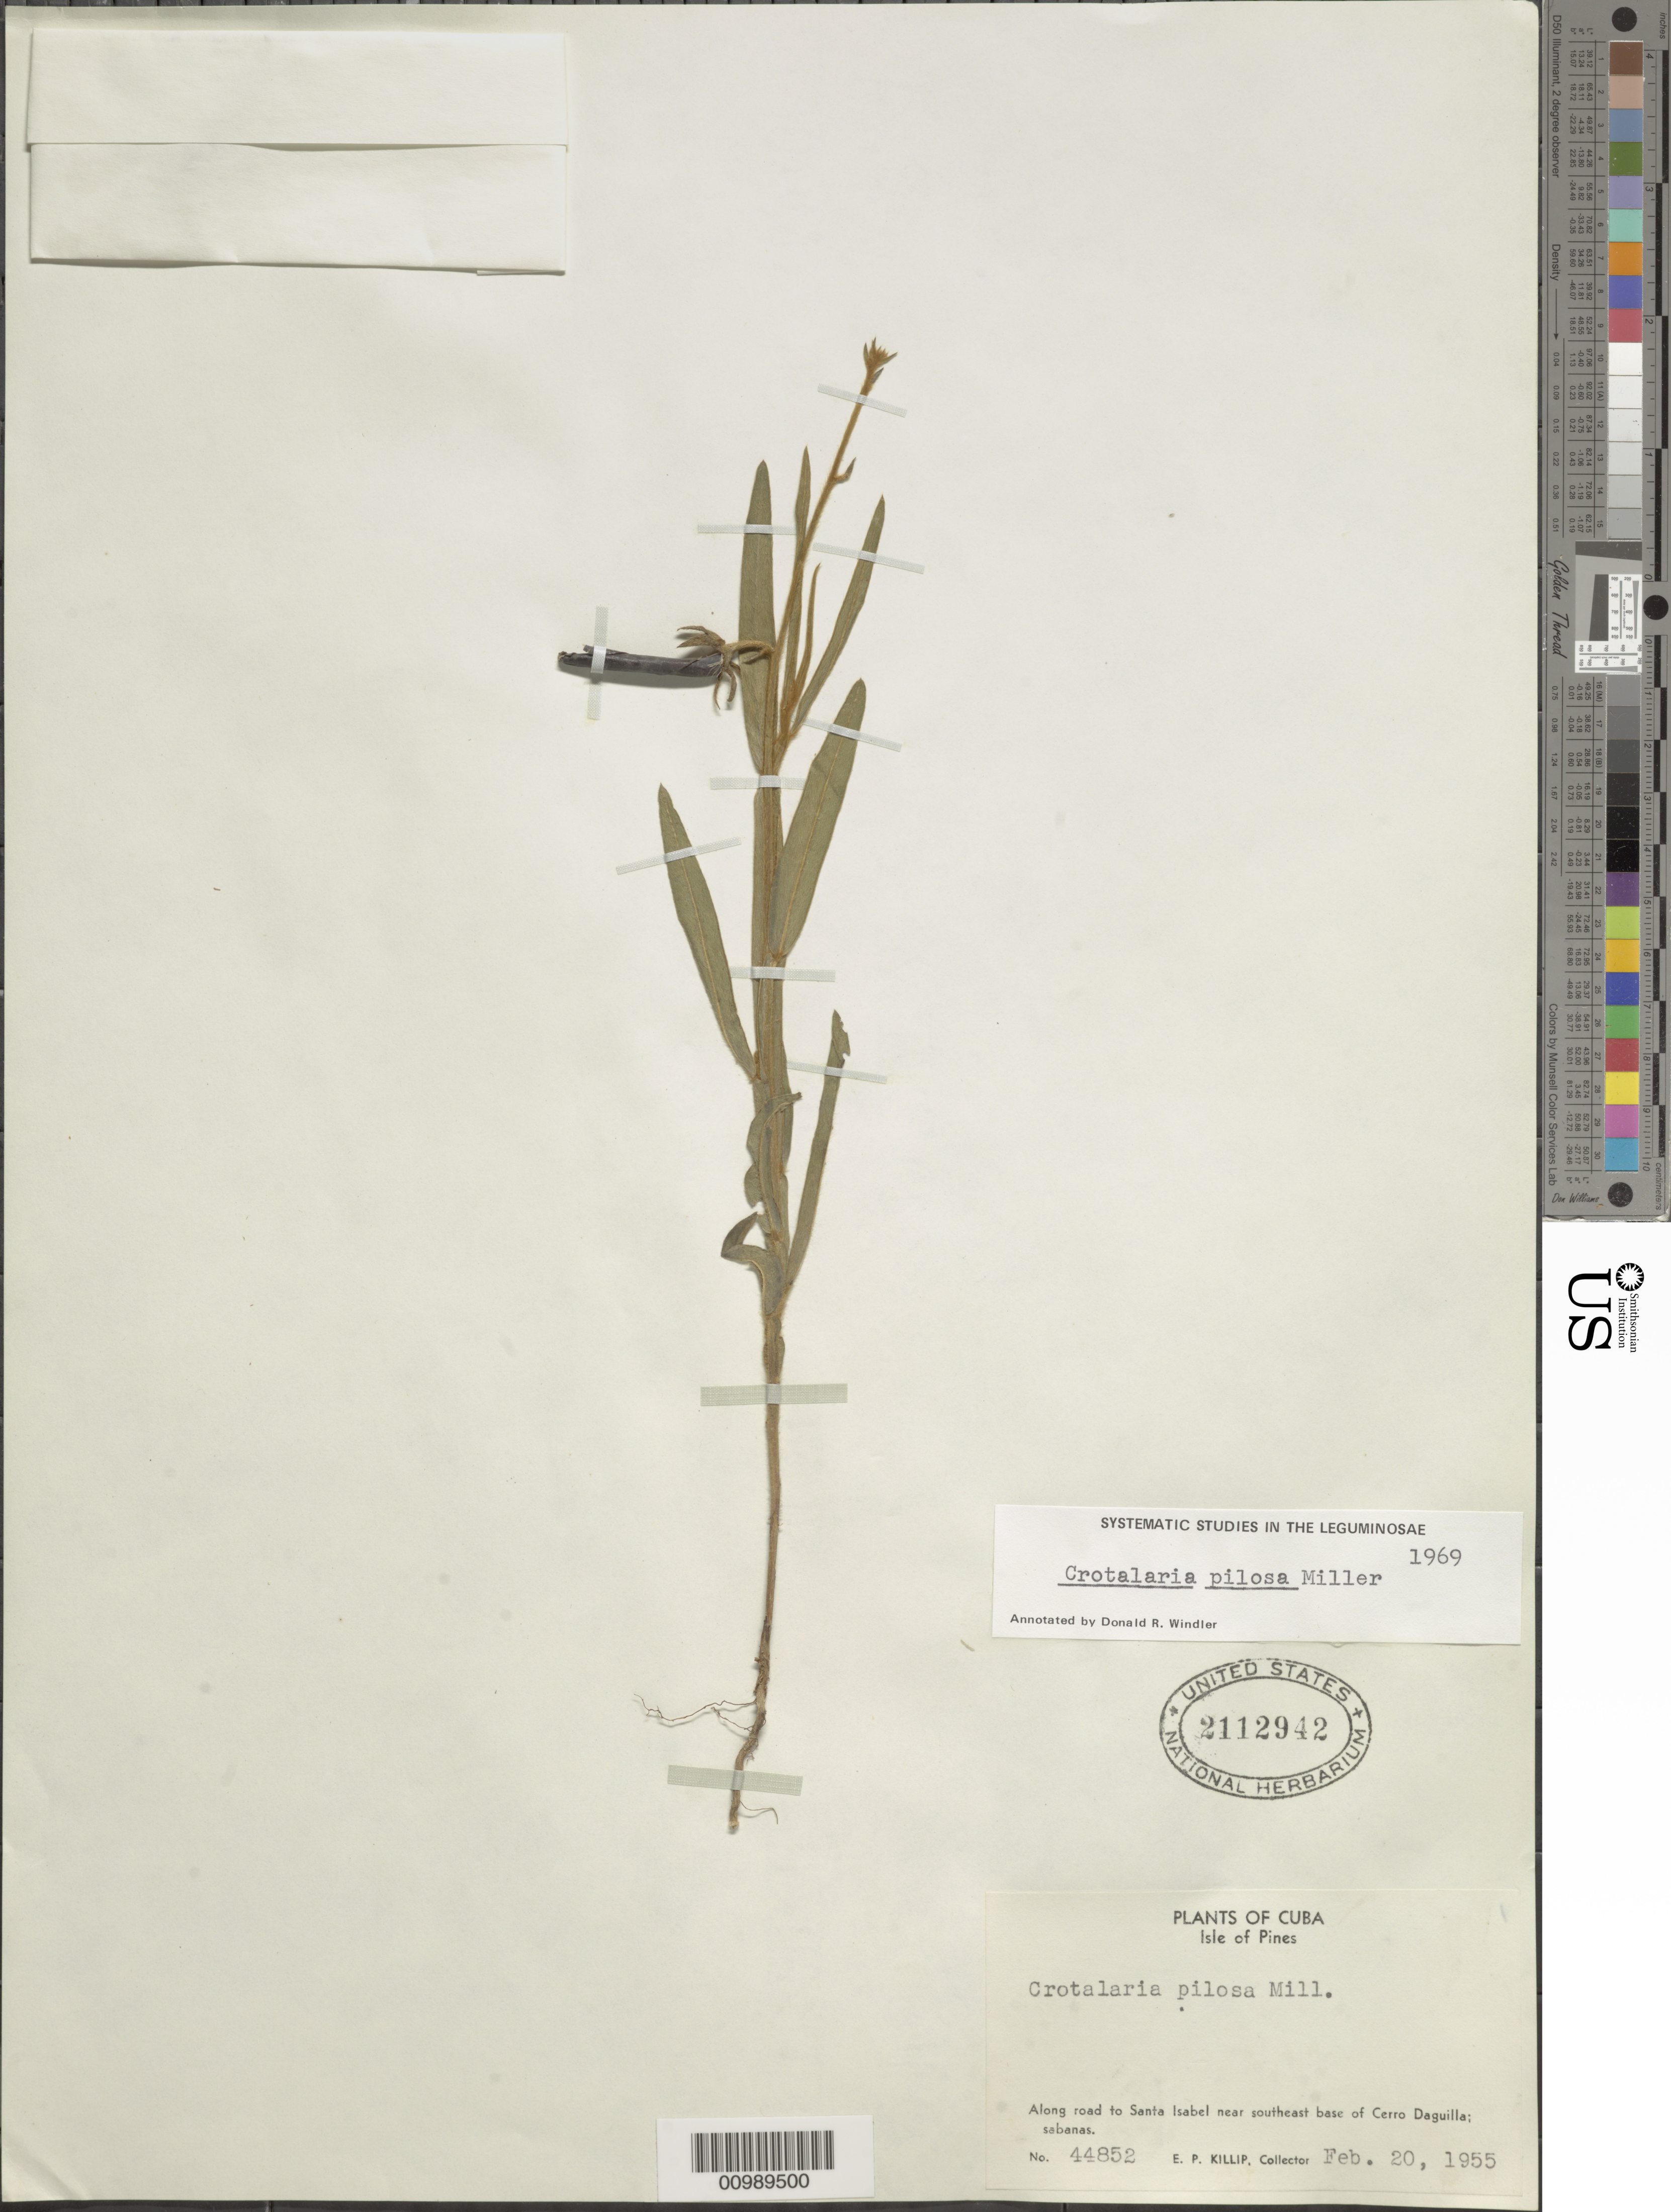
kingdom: Plantae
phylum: Tracheophyta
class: Magnoliopsida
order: Fabales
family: Fabaceae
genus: Crotalaria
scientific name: Crotalaria pilosa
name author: Mill.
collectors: E. P. Killip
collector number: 44852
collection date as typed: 20 Feb 1955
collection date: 1955-02-20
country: Cuba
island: Isla de la Juventud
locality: Isle of Pines, Along road to Santa Isabel near SE base of Cerro Daguilla; sabanas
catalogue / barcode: US 2112942